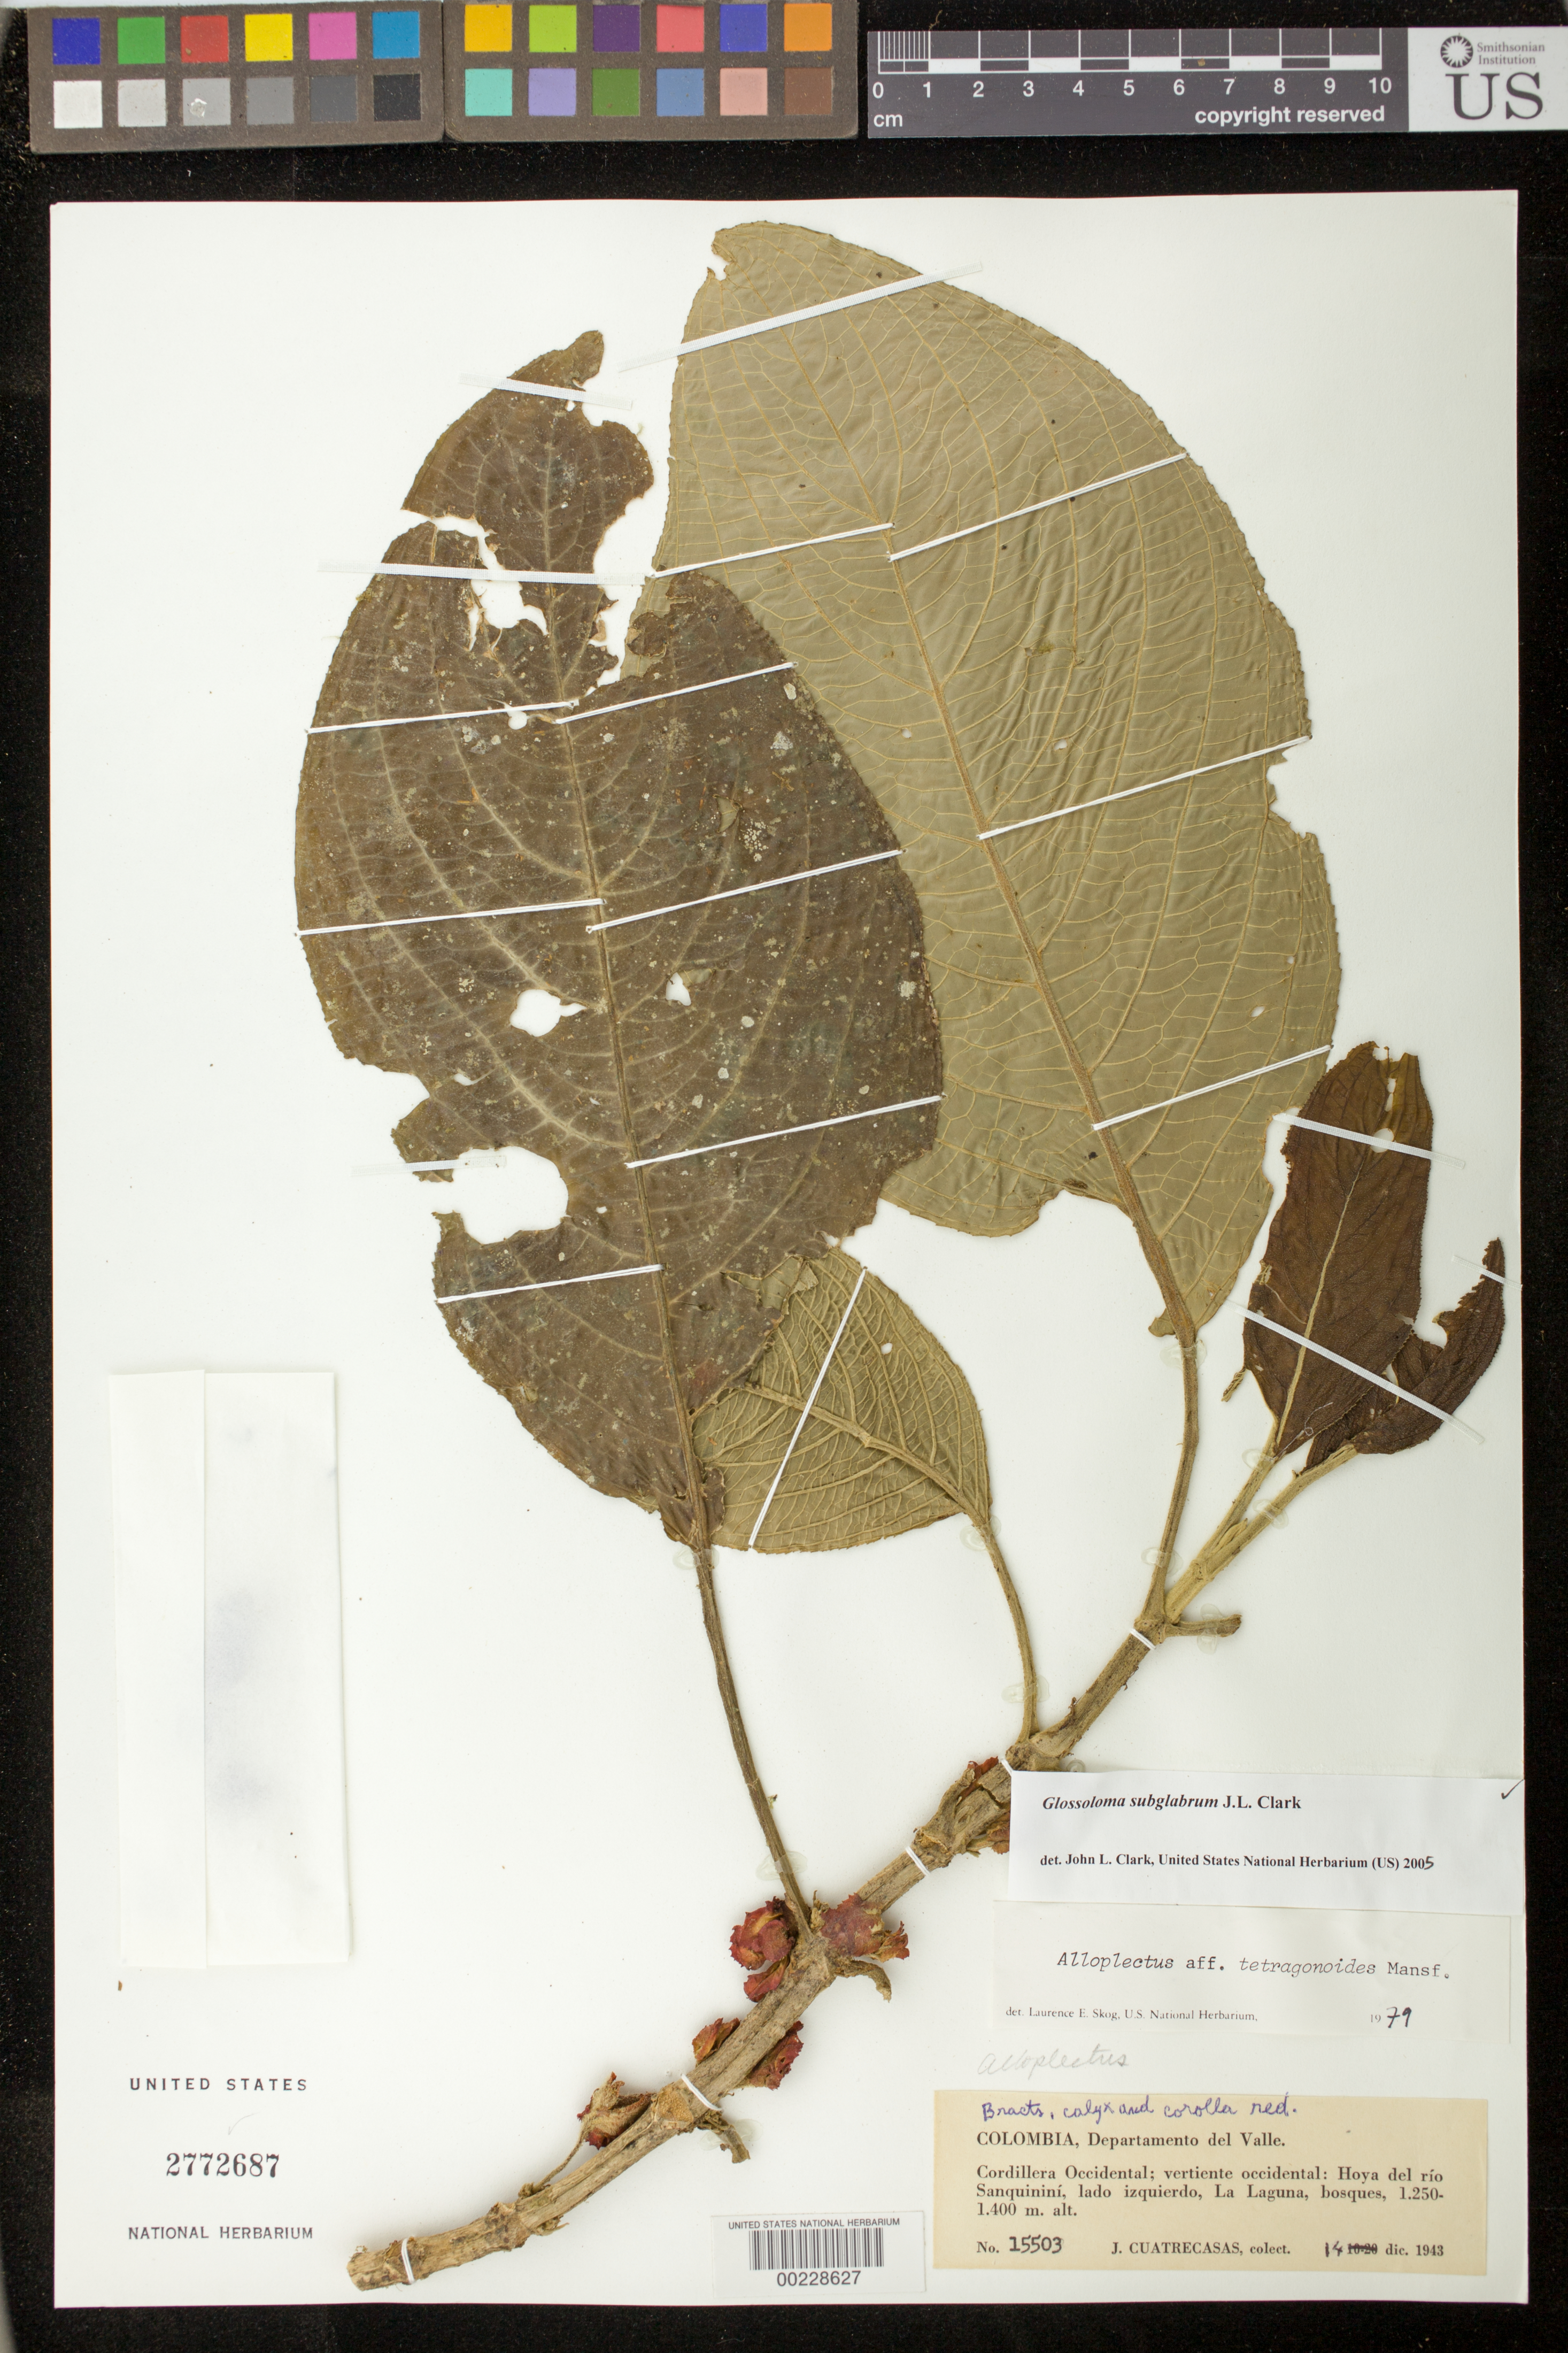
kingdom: Plantae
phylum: Tracheophyta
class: Magnoliopsida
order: Lamiales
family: Gesneriaceae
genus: Glossoloma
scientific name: Glossoloma subglabrum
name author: J.L. Clark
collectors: J. Cuatrecasas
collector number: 15503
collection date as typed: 14 Dec 1943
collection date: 1943-12-14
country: Colombia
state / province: Valle del Cauca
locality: Cordillera Occidental; vertiente occidental: hoya del río Sanquininí, lado izquierdo, La Laguna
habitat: Bosques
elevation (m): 1250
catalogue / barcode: US 2772687